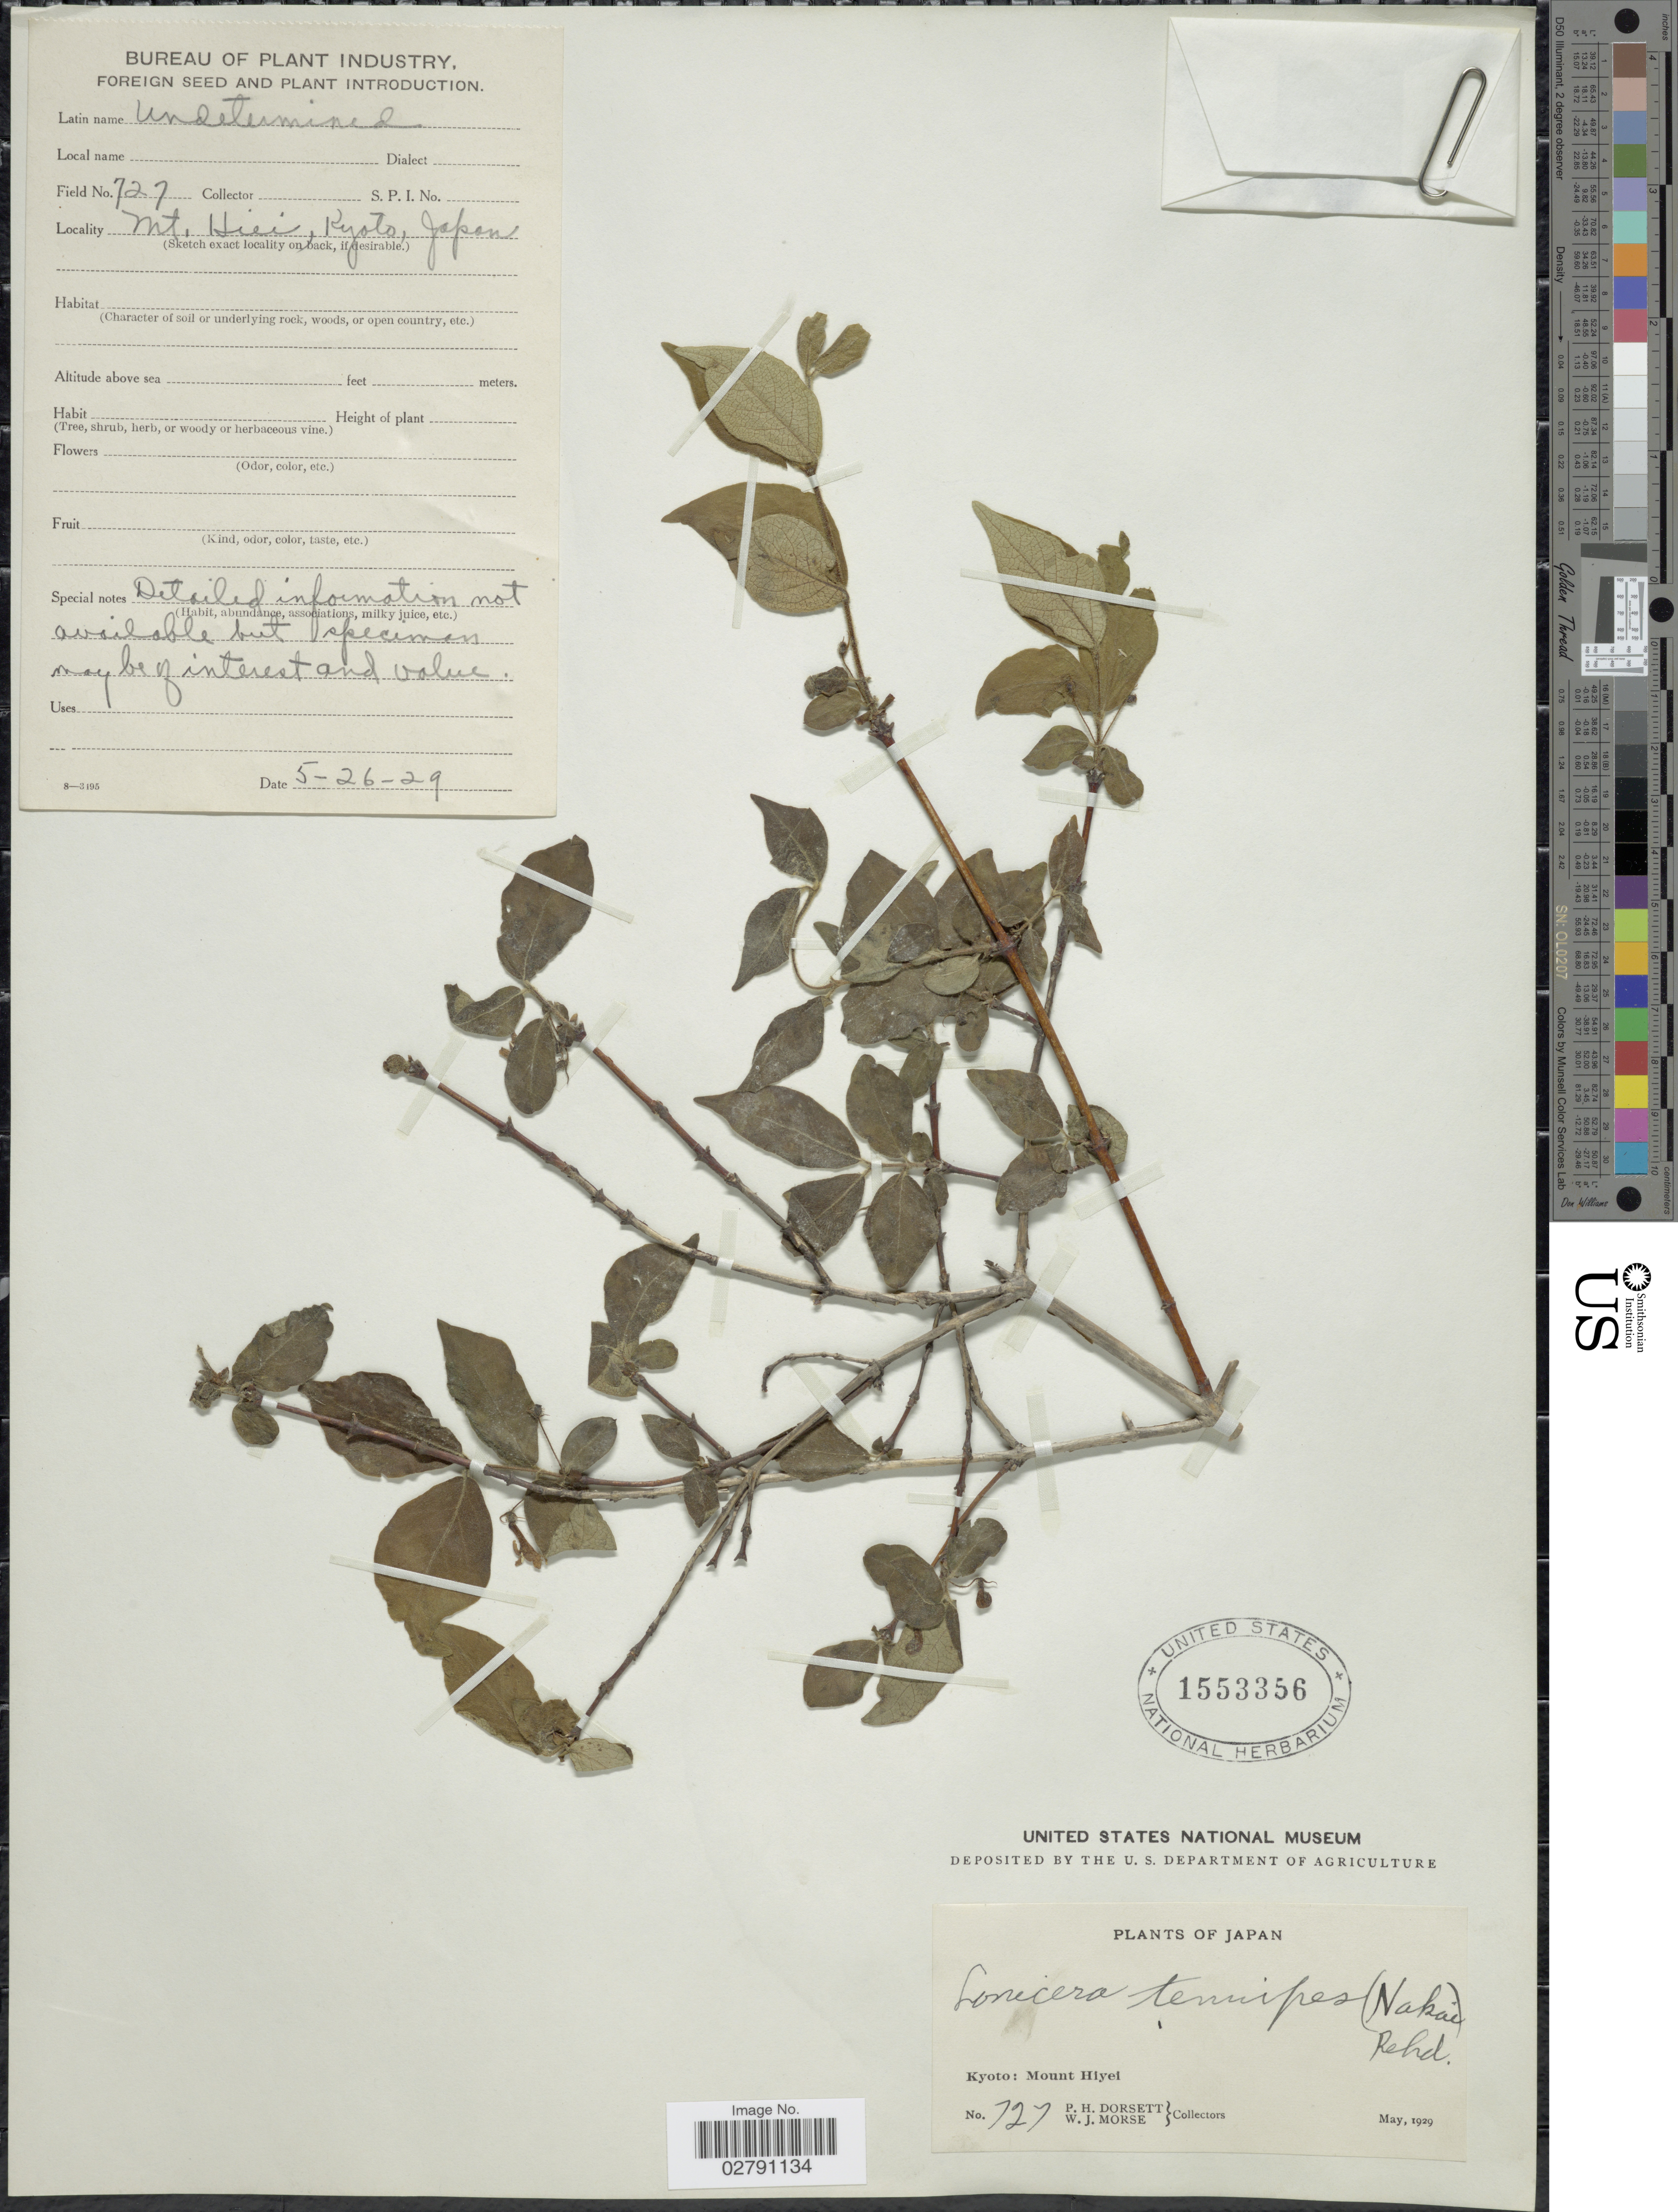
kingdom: Plantae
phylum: Tracheophyta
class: Magnoliopsida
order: Dipsacales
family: Caprifoliaceae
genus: Lonicera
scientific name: Lonicera tenuipes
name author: Nakai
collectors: P. H. Dorsett & W. J. Morse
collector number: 727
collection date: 1929-05-26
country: Japan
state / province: Kyoto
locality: Mount Hiyei. Mt. Hiei.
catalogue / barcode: US 1553356